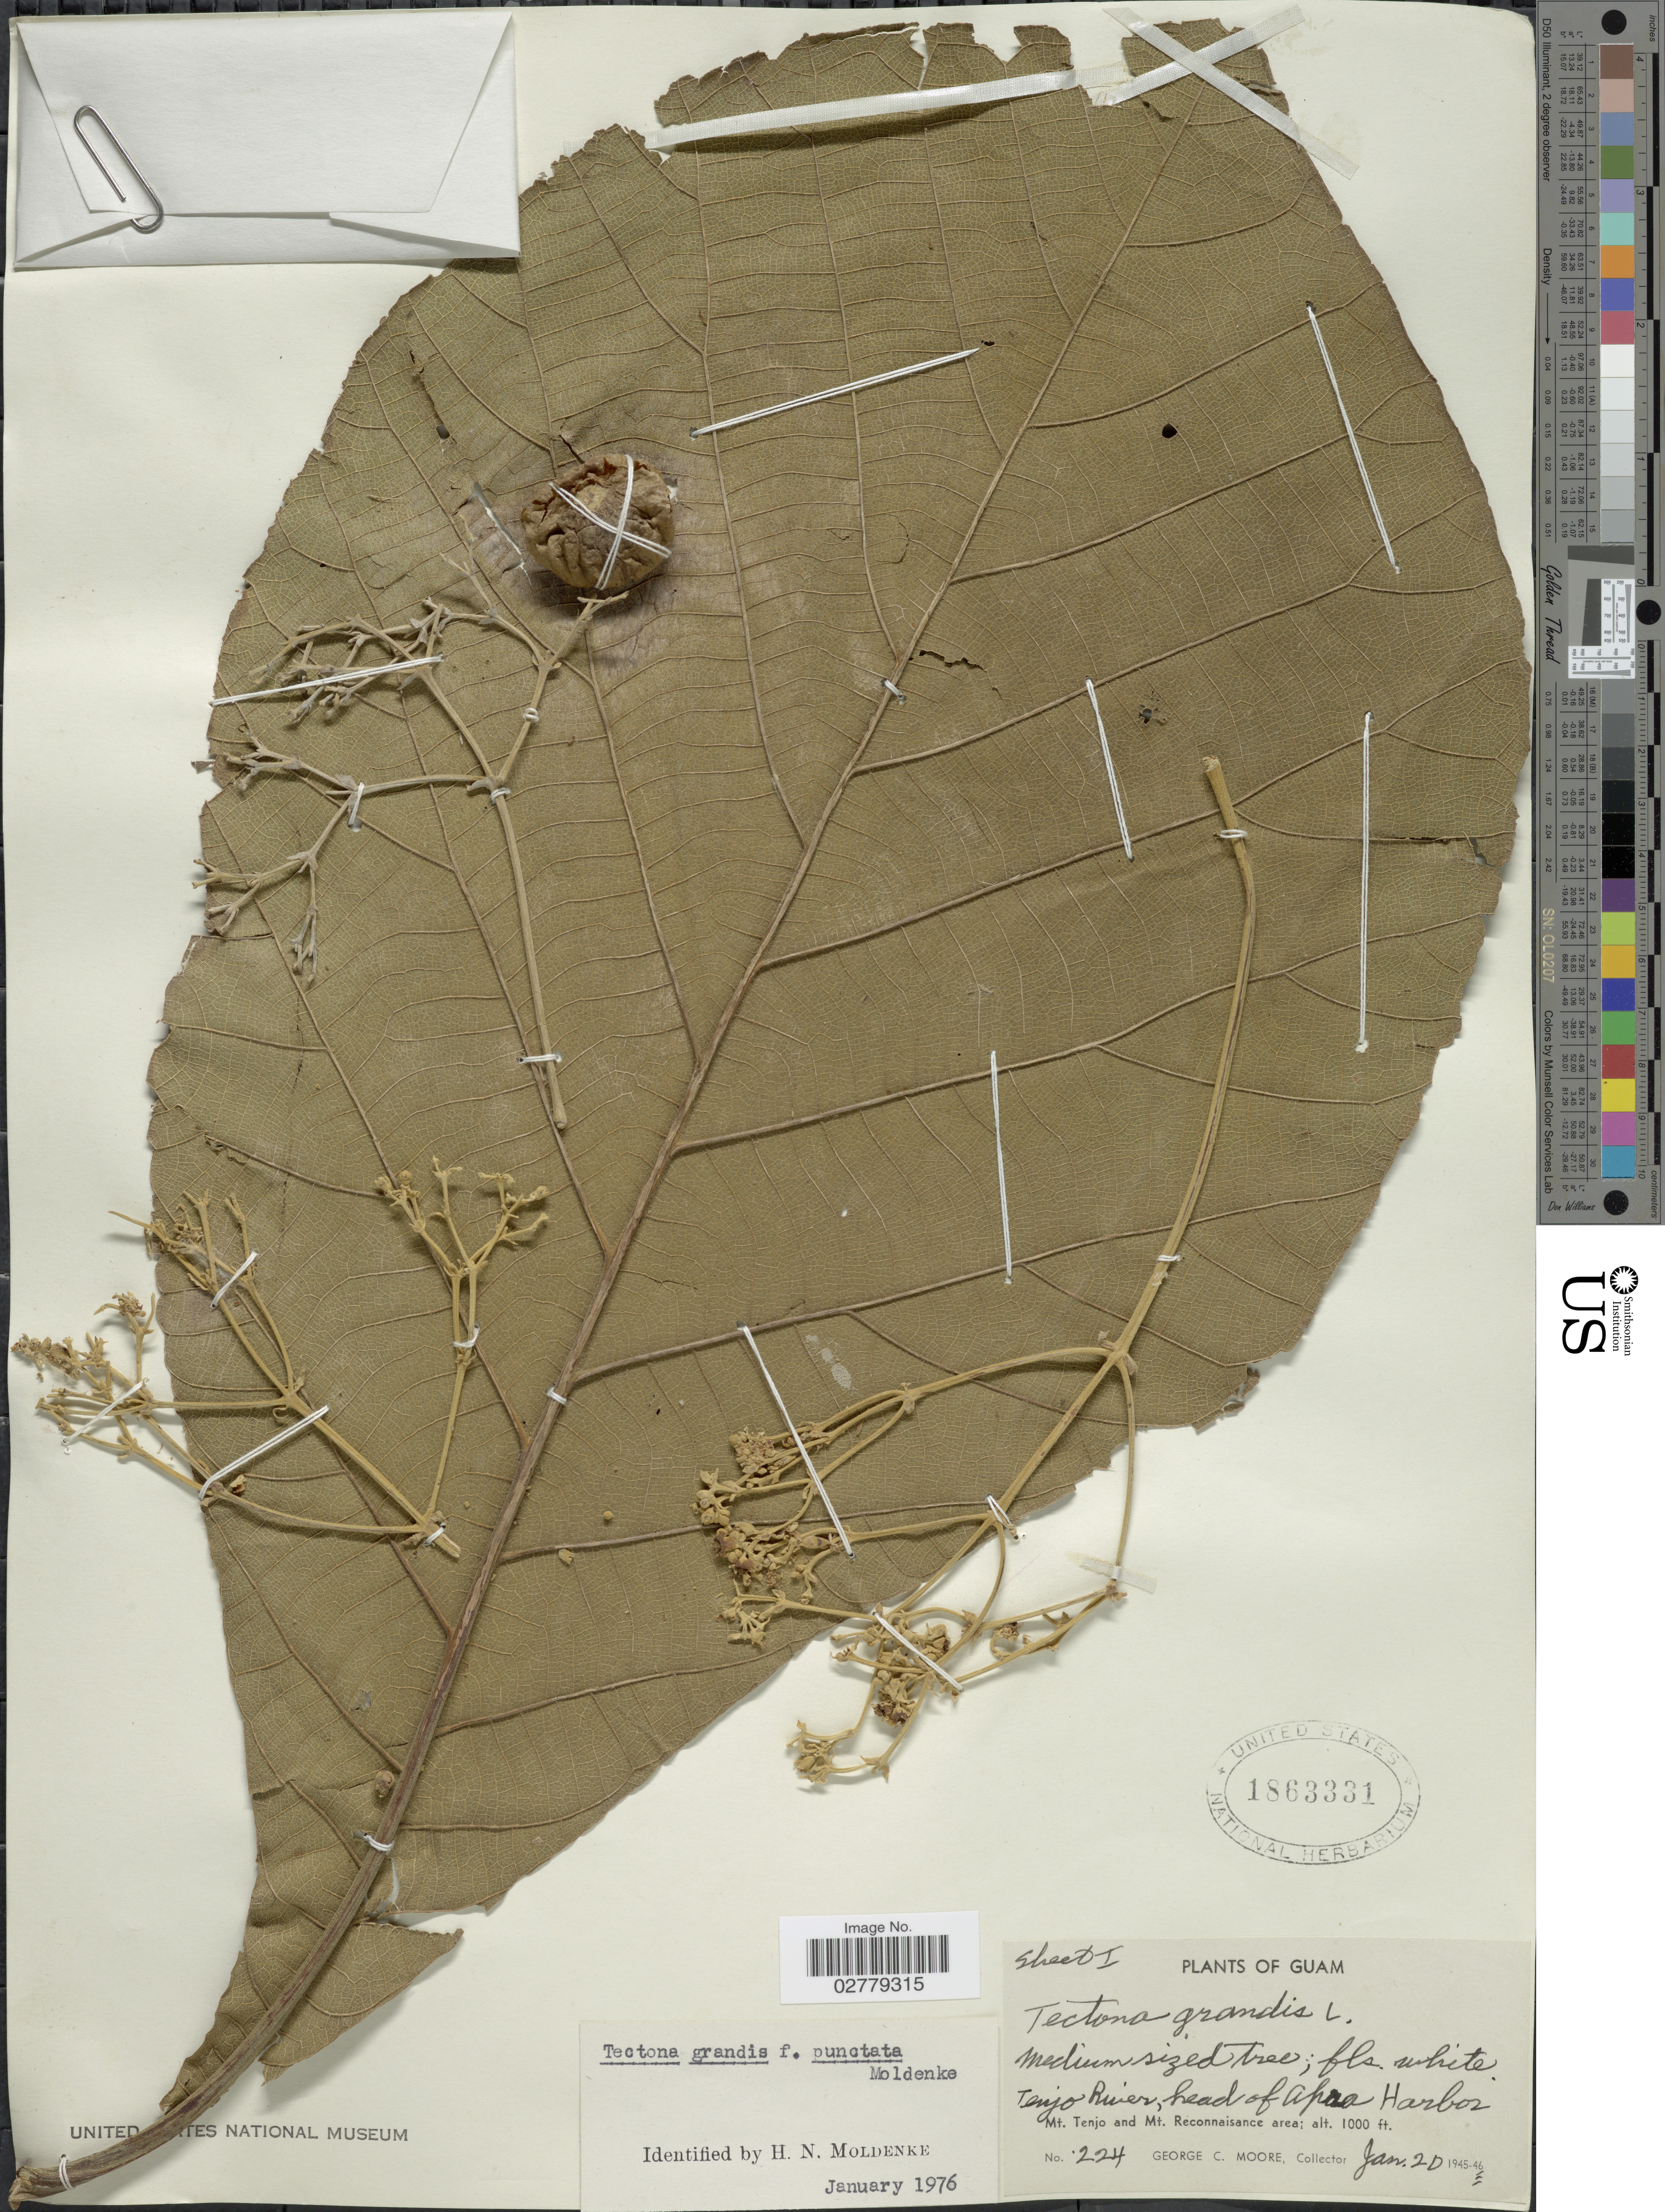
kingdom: Plantae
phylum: Tracheophyta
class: Magnoliopsida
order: Lamiales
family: Lamiaceae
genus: Tectona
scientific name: Tectona grandis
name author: L. f.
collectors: G. C. Moore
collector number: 224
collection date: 1946-01-20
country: Guam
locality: Tenjo River, head of Apra Harbor. Mt. Tenjo and Mt. Recoinnaisance area.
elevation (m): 305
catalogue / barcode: US 1863331